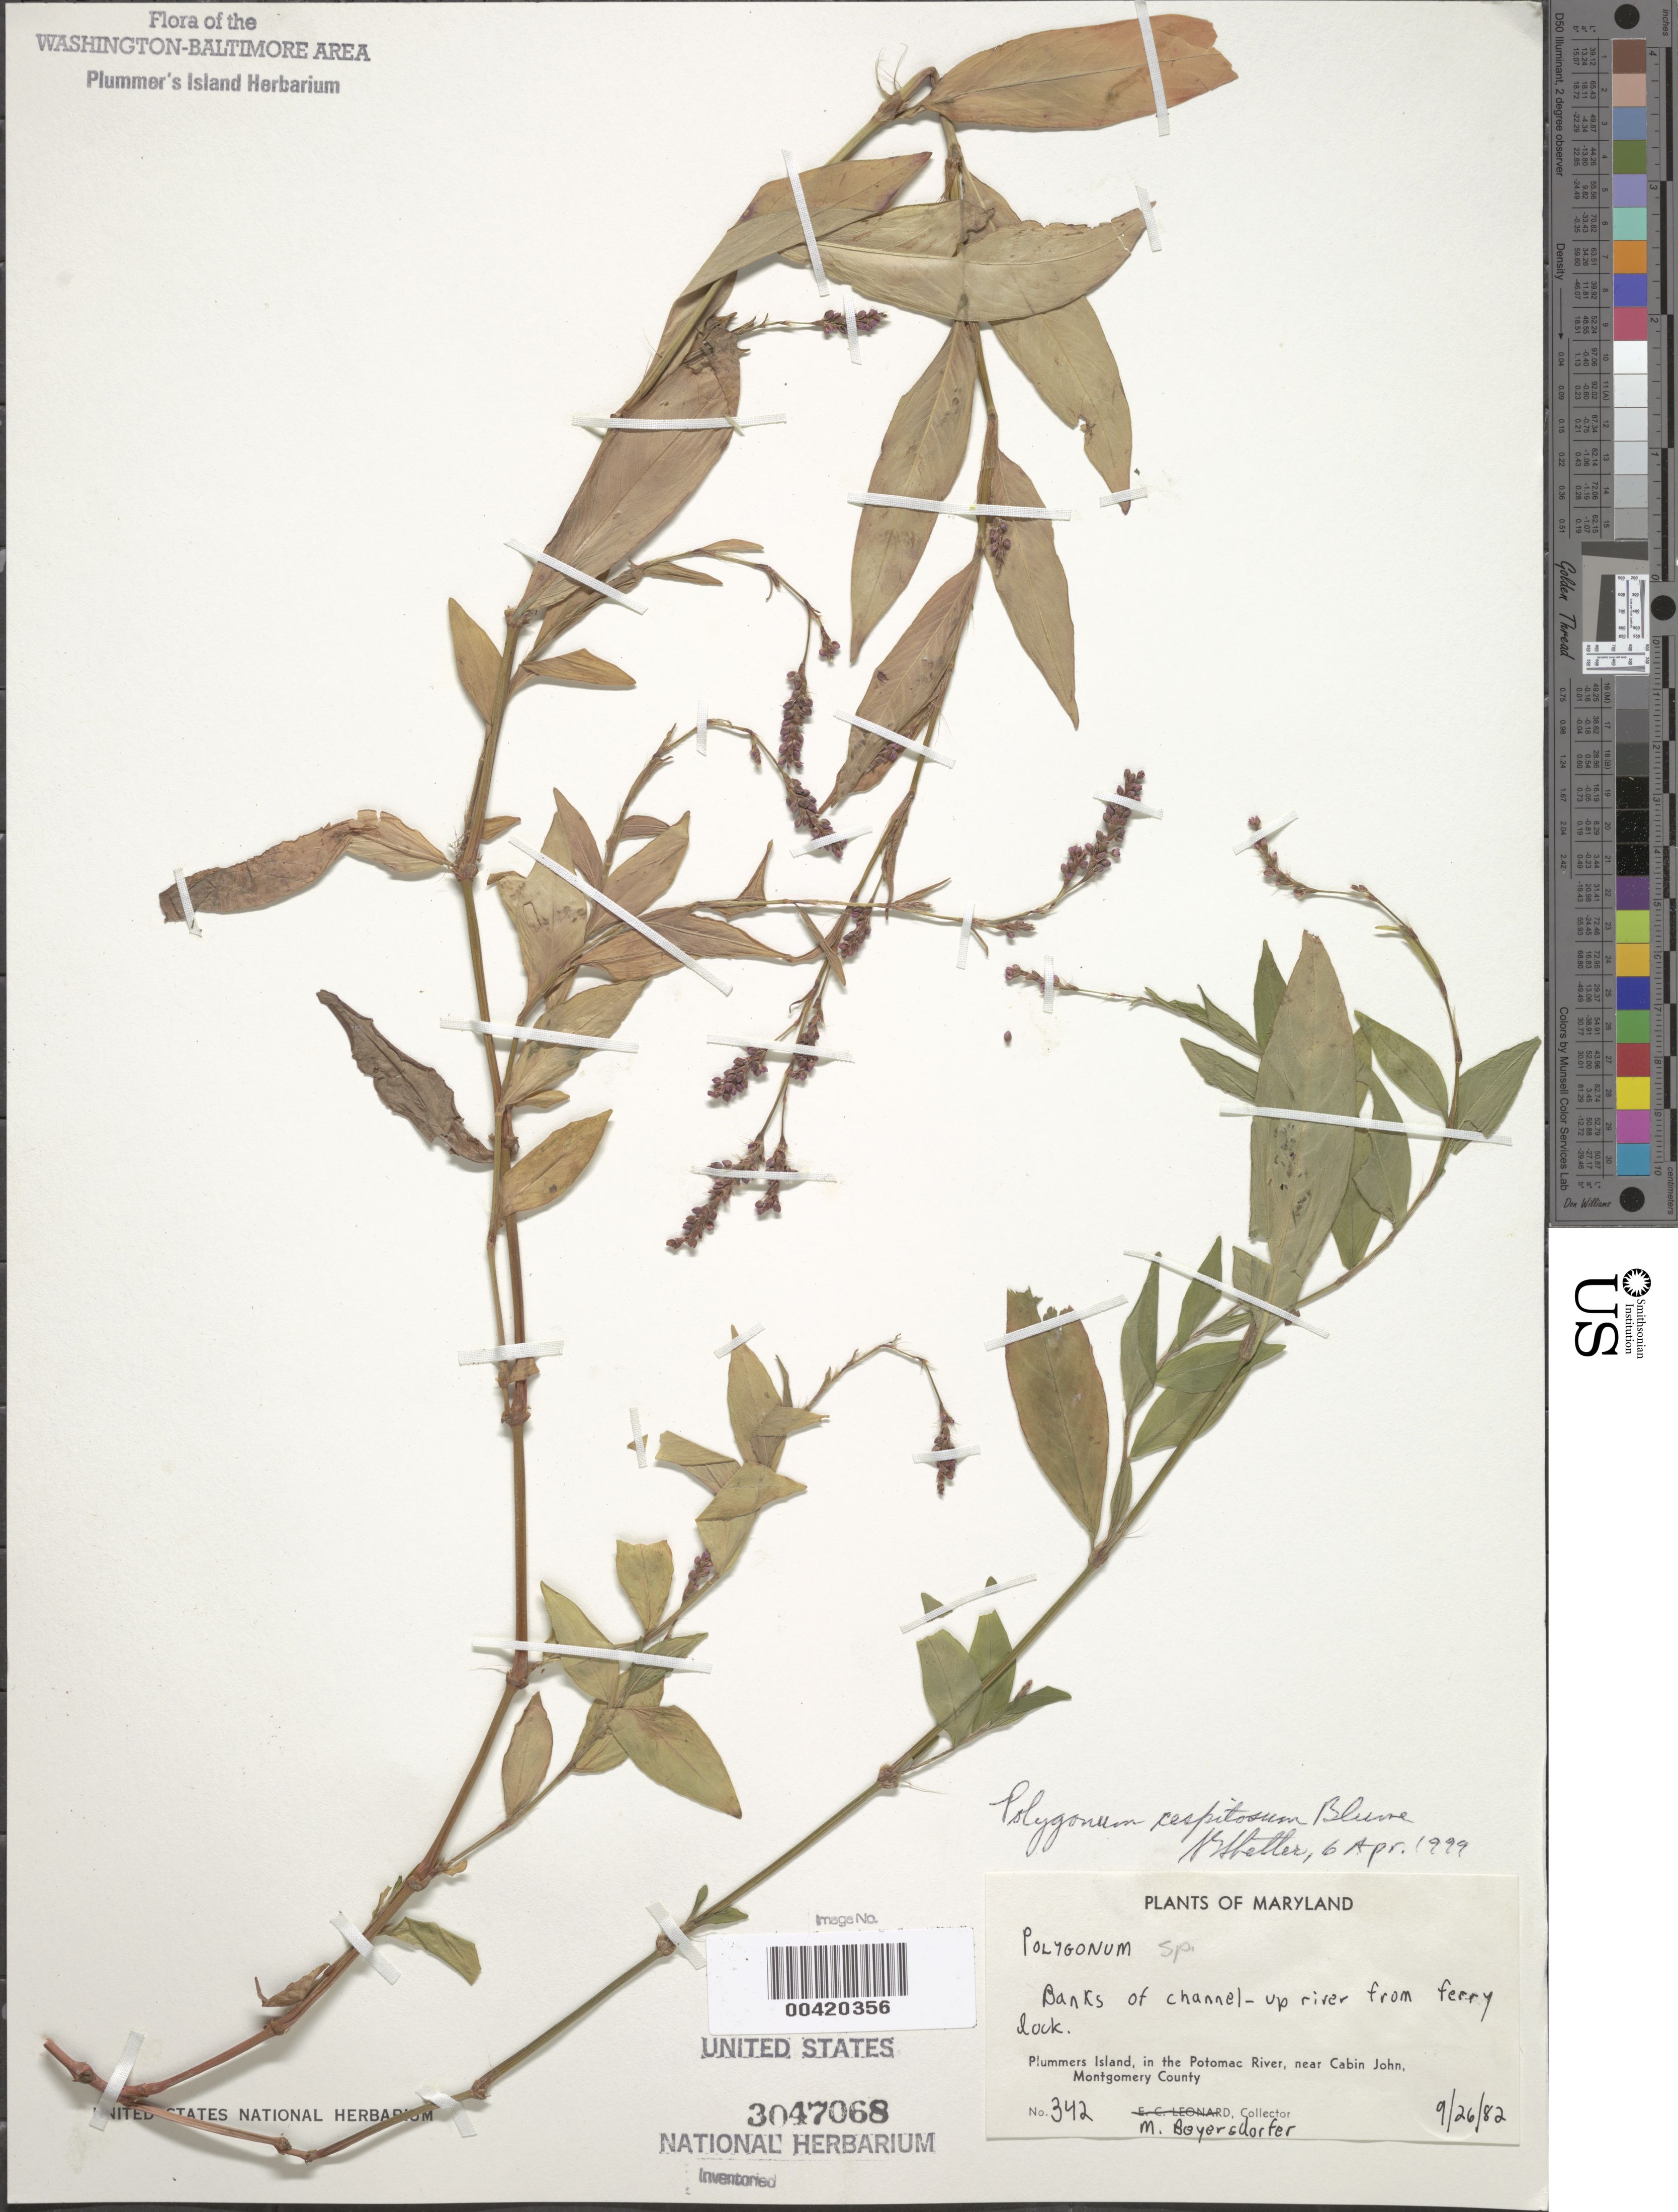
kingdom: Plantae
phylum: Tracheophyta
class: Magnoliopsida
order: Caryophyllales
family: Polygonaceae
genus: Persicaria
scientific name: Persicaria longiseta (Bruijn) Kitag.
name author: (Bruijn &) Kitag.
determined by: Atha, D. E.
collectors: M. Beyersdorfer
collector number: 342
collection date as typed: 26 Sep 1982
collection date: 1982-09-26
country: United States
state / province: Maryland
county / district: Montgomery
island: Plummers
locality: Plummer's Island; banks of channel - Up River from Ferry Dock Plummers Island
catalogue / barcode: US 3047068